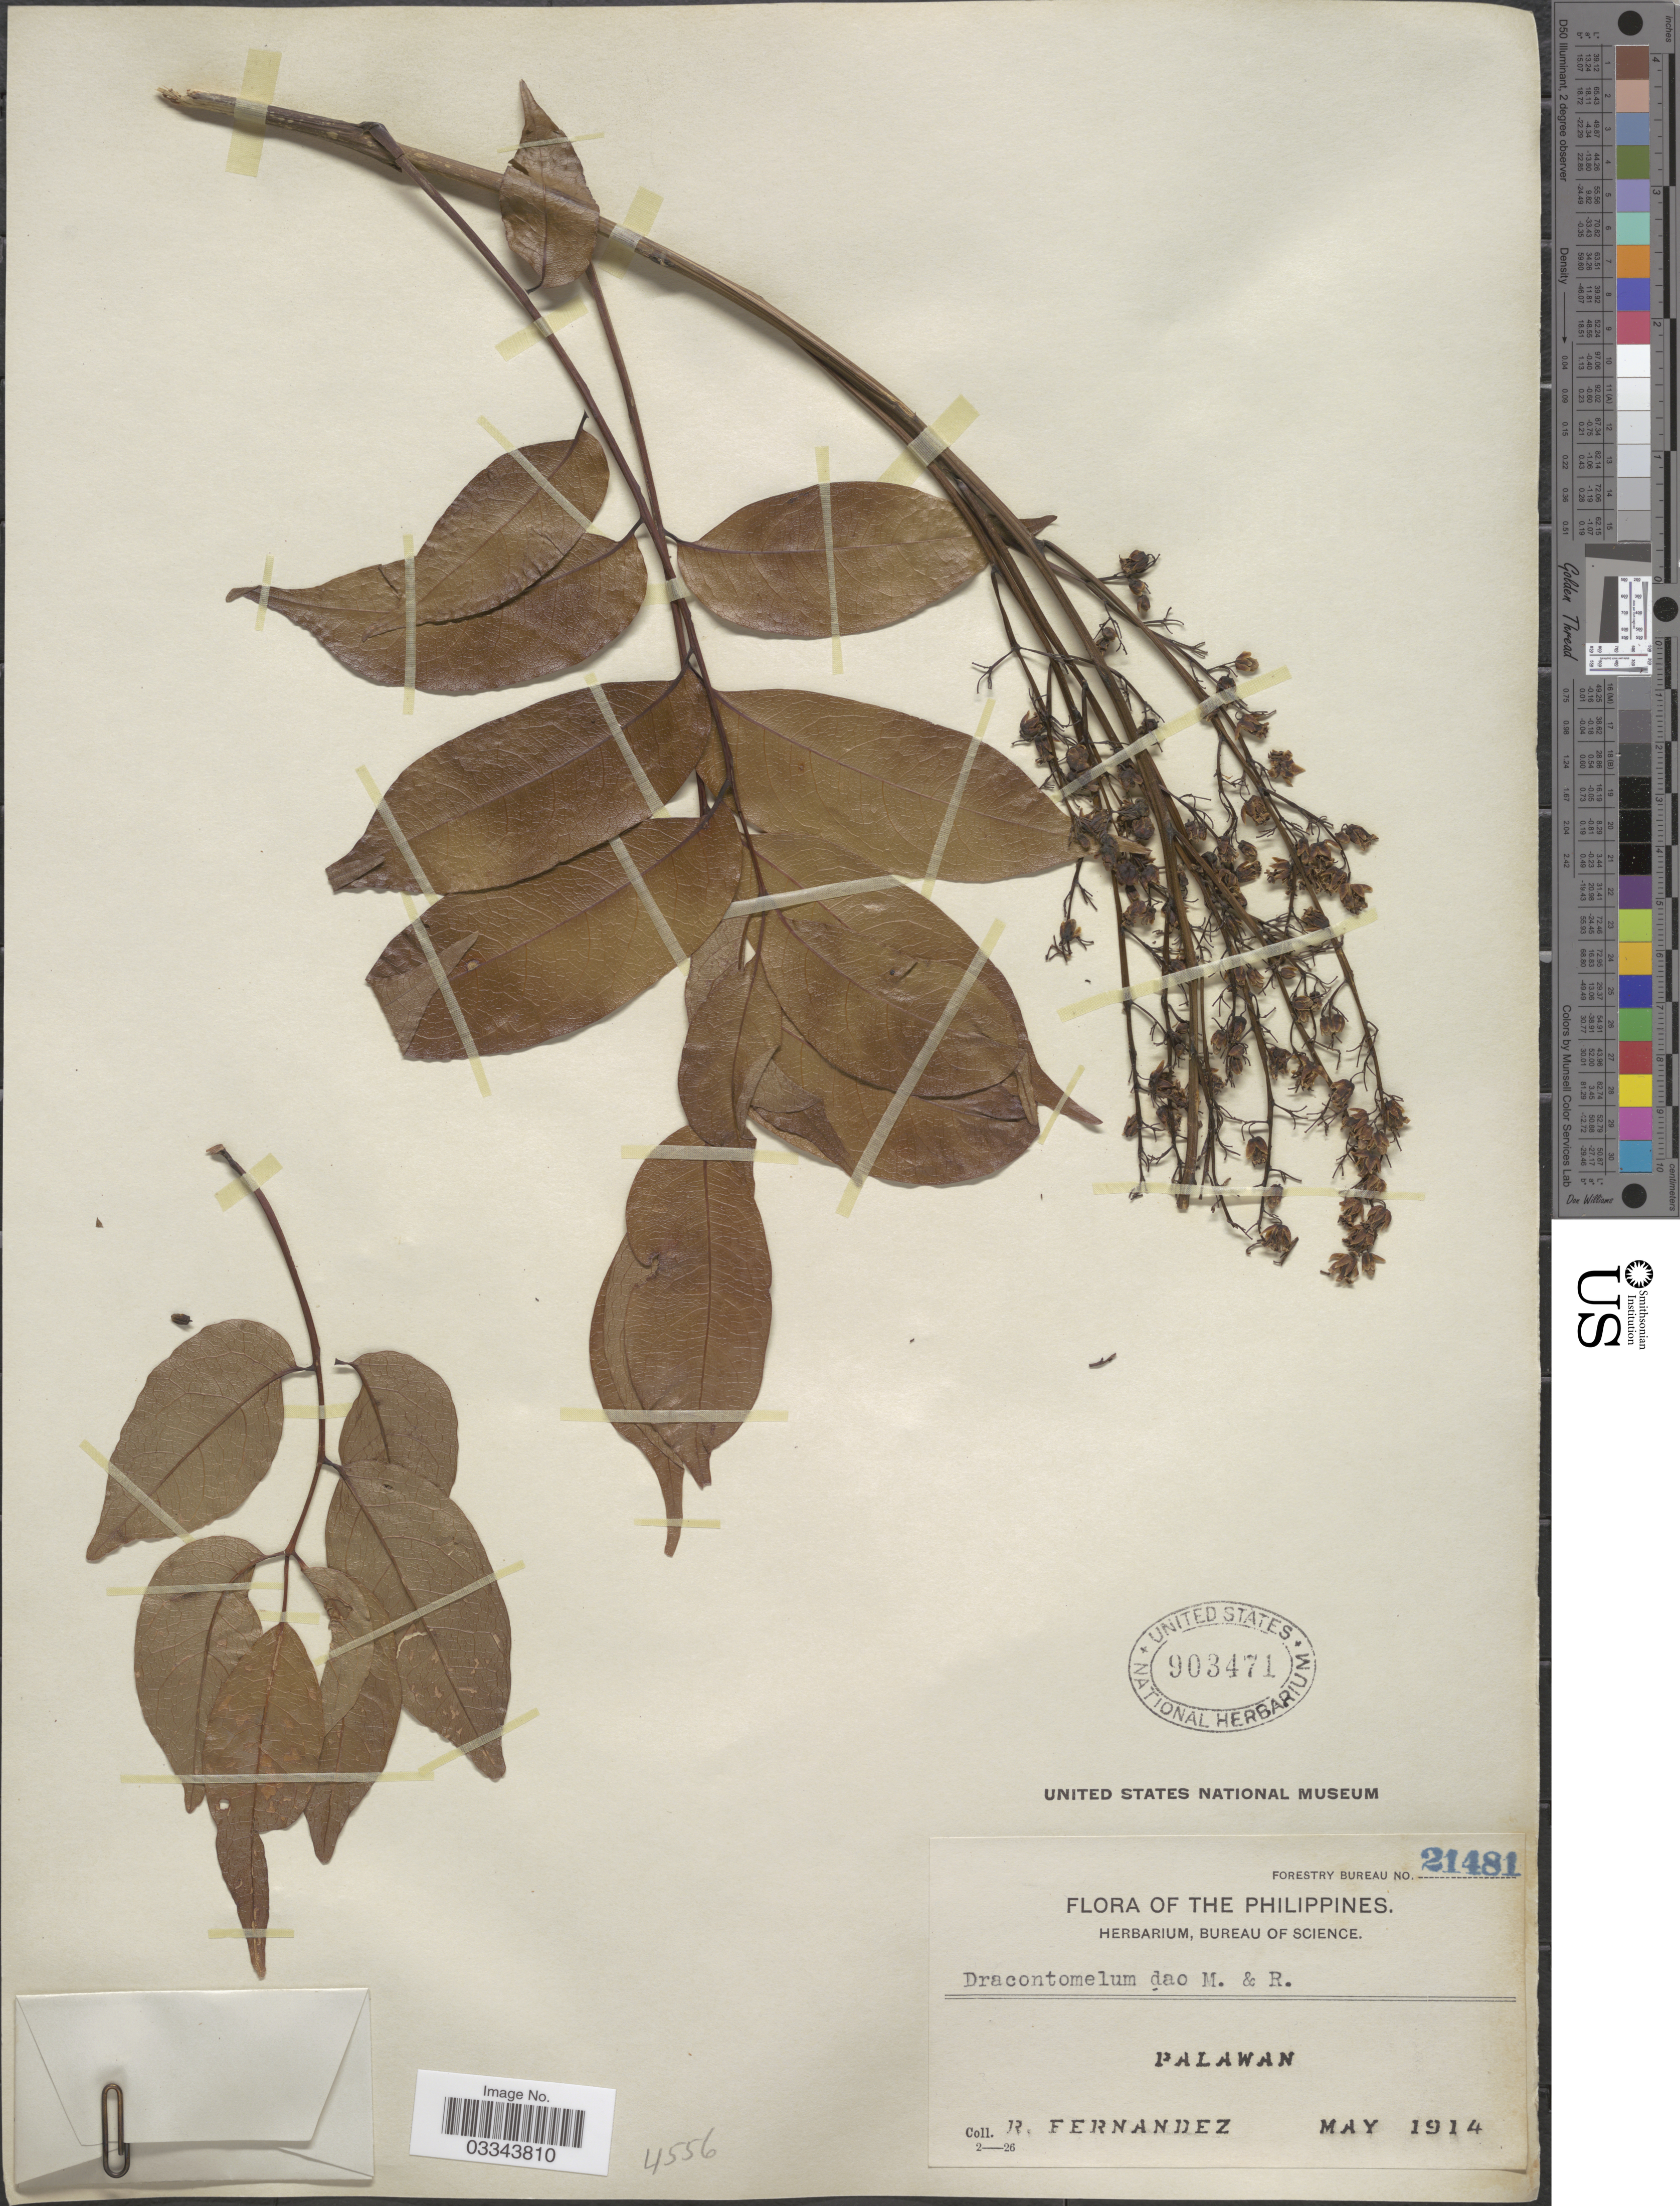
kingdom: Plantae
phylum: Tracheophyta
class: Magnoliopsida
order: Sapindales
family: Anacardiaceae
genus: Dracontomelon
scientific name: Dracontomelon dao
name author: (Blanco) Merr. & Rolfe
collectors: R. Fernandez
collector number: Forestry Bureau 21481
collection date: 1914-05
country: Philippines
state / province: Mimaropa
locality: Palawan.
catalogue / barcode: US 903471